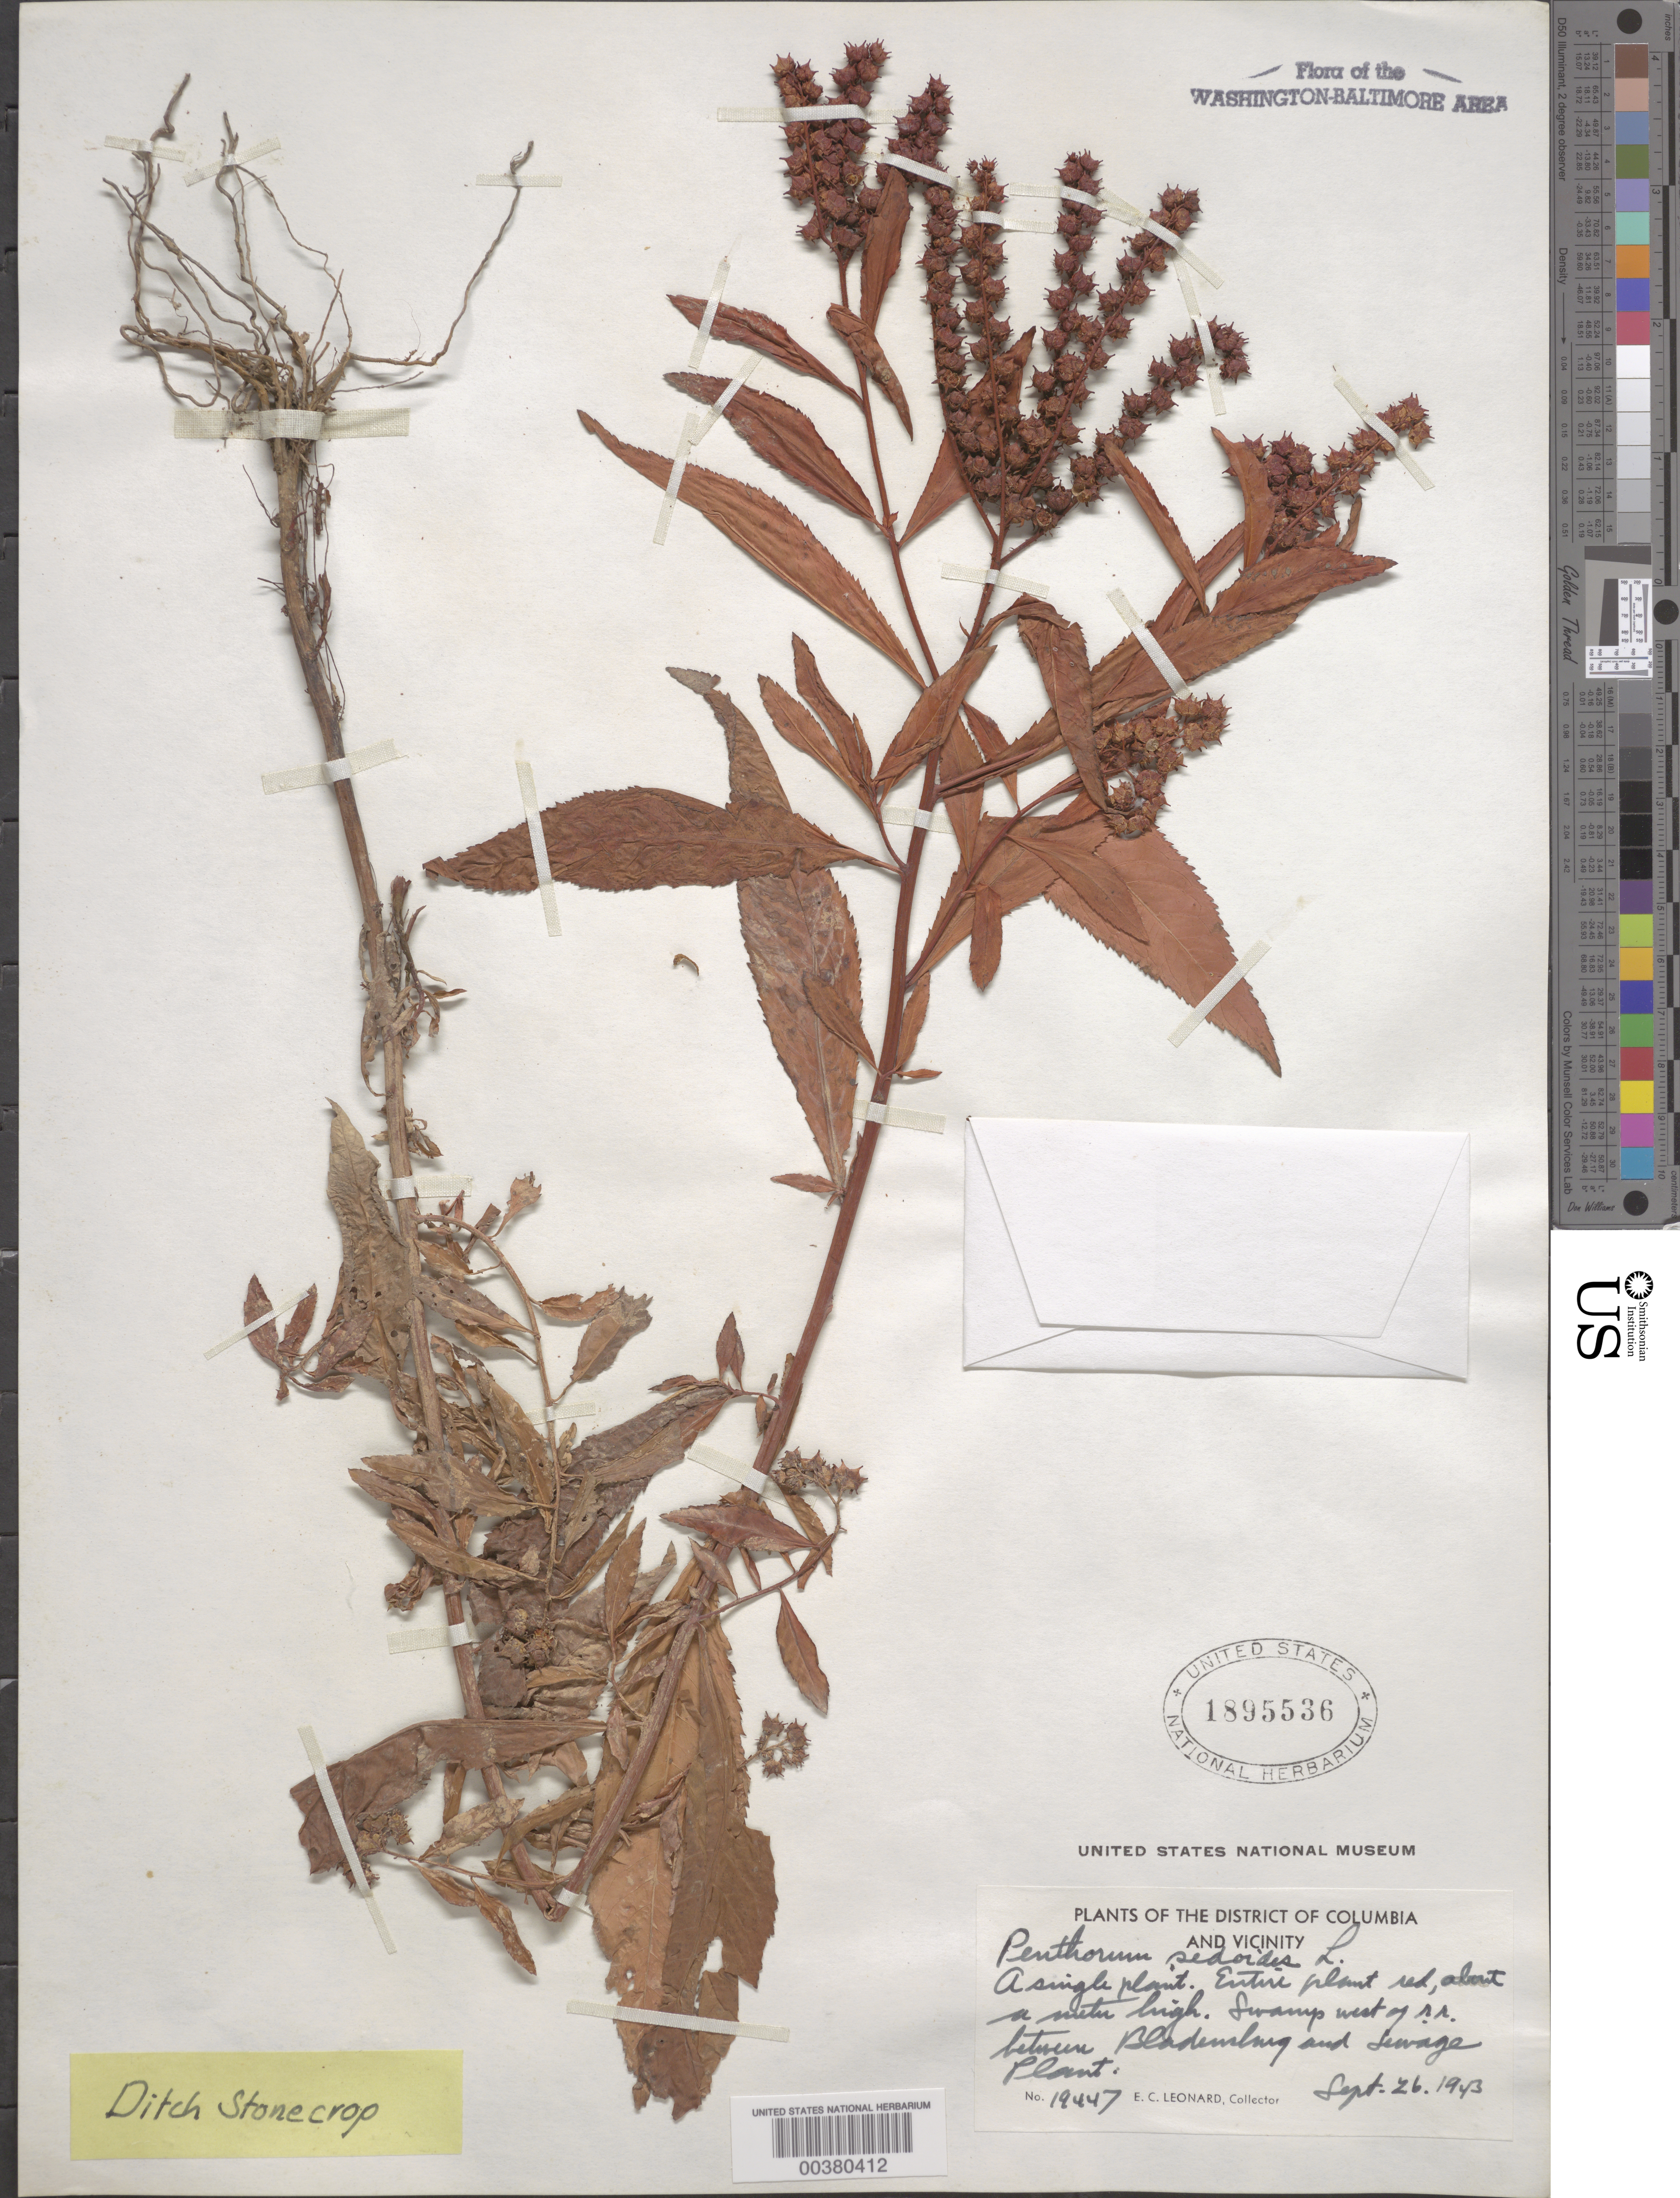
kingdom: Plantae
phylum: Tracheophyta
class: Magnoliopsida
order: Saxifragales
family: Penthoraceae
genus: Penthorum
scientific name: Penthorum sedoides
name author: L.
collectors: E. C. Leonard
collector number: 19447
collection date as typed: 26 Sep 1943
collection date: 1943-09-26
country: United States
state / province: Maryland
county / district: Prince George's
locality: between Bladensburg and Sewage Plant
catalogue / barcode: US 1895536